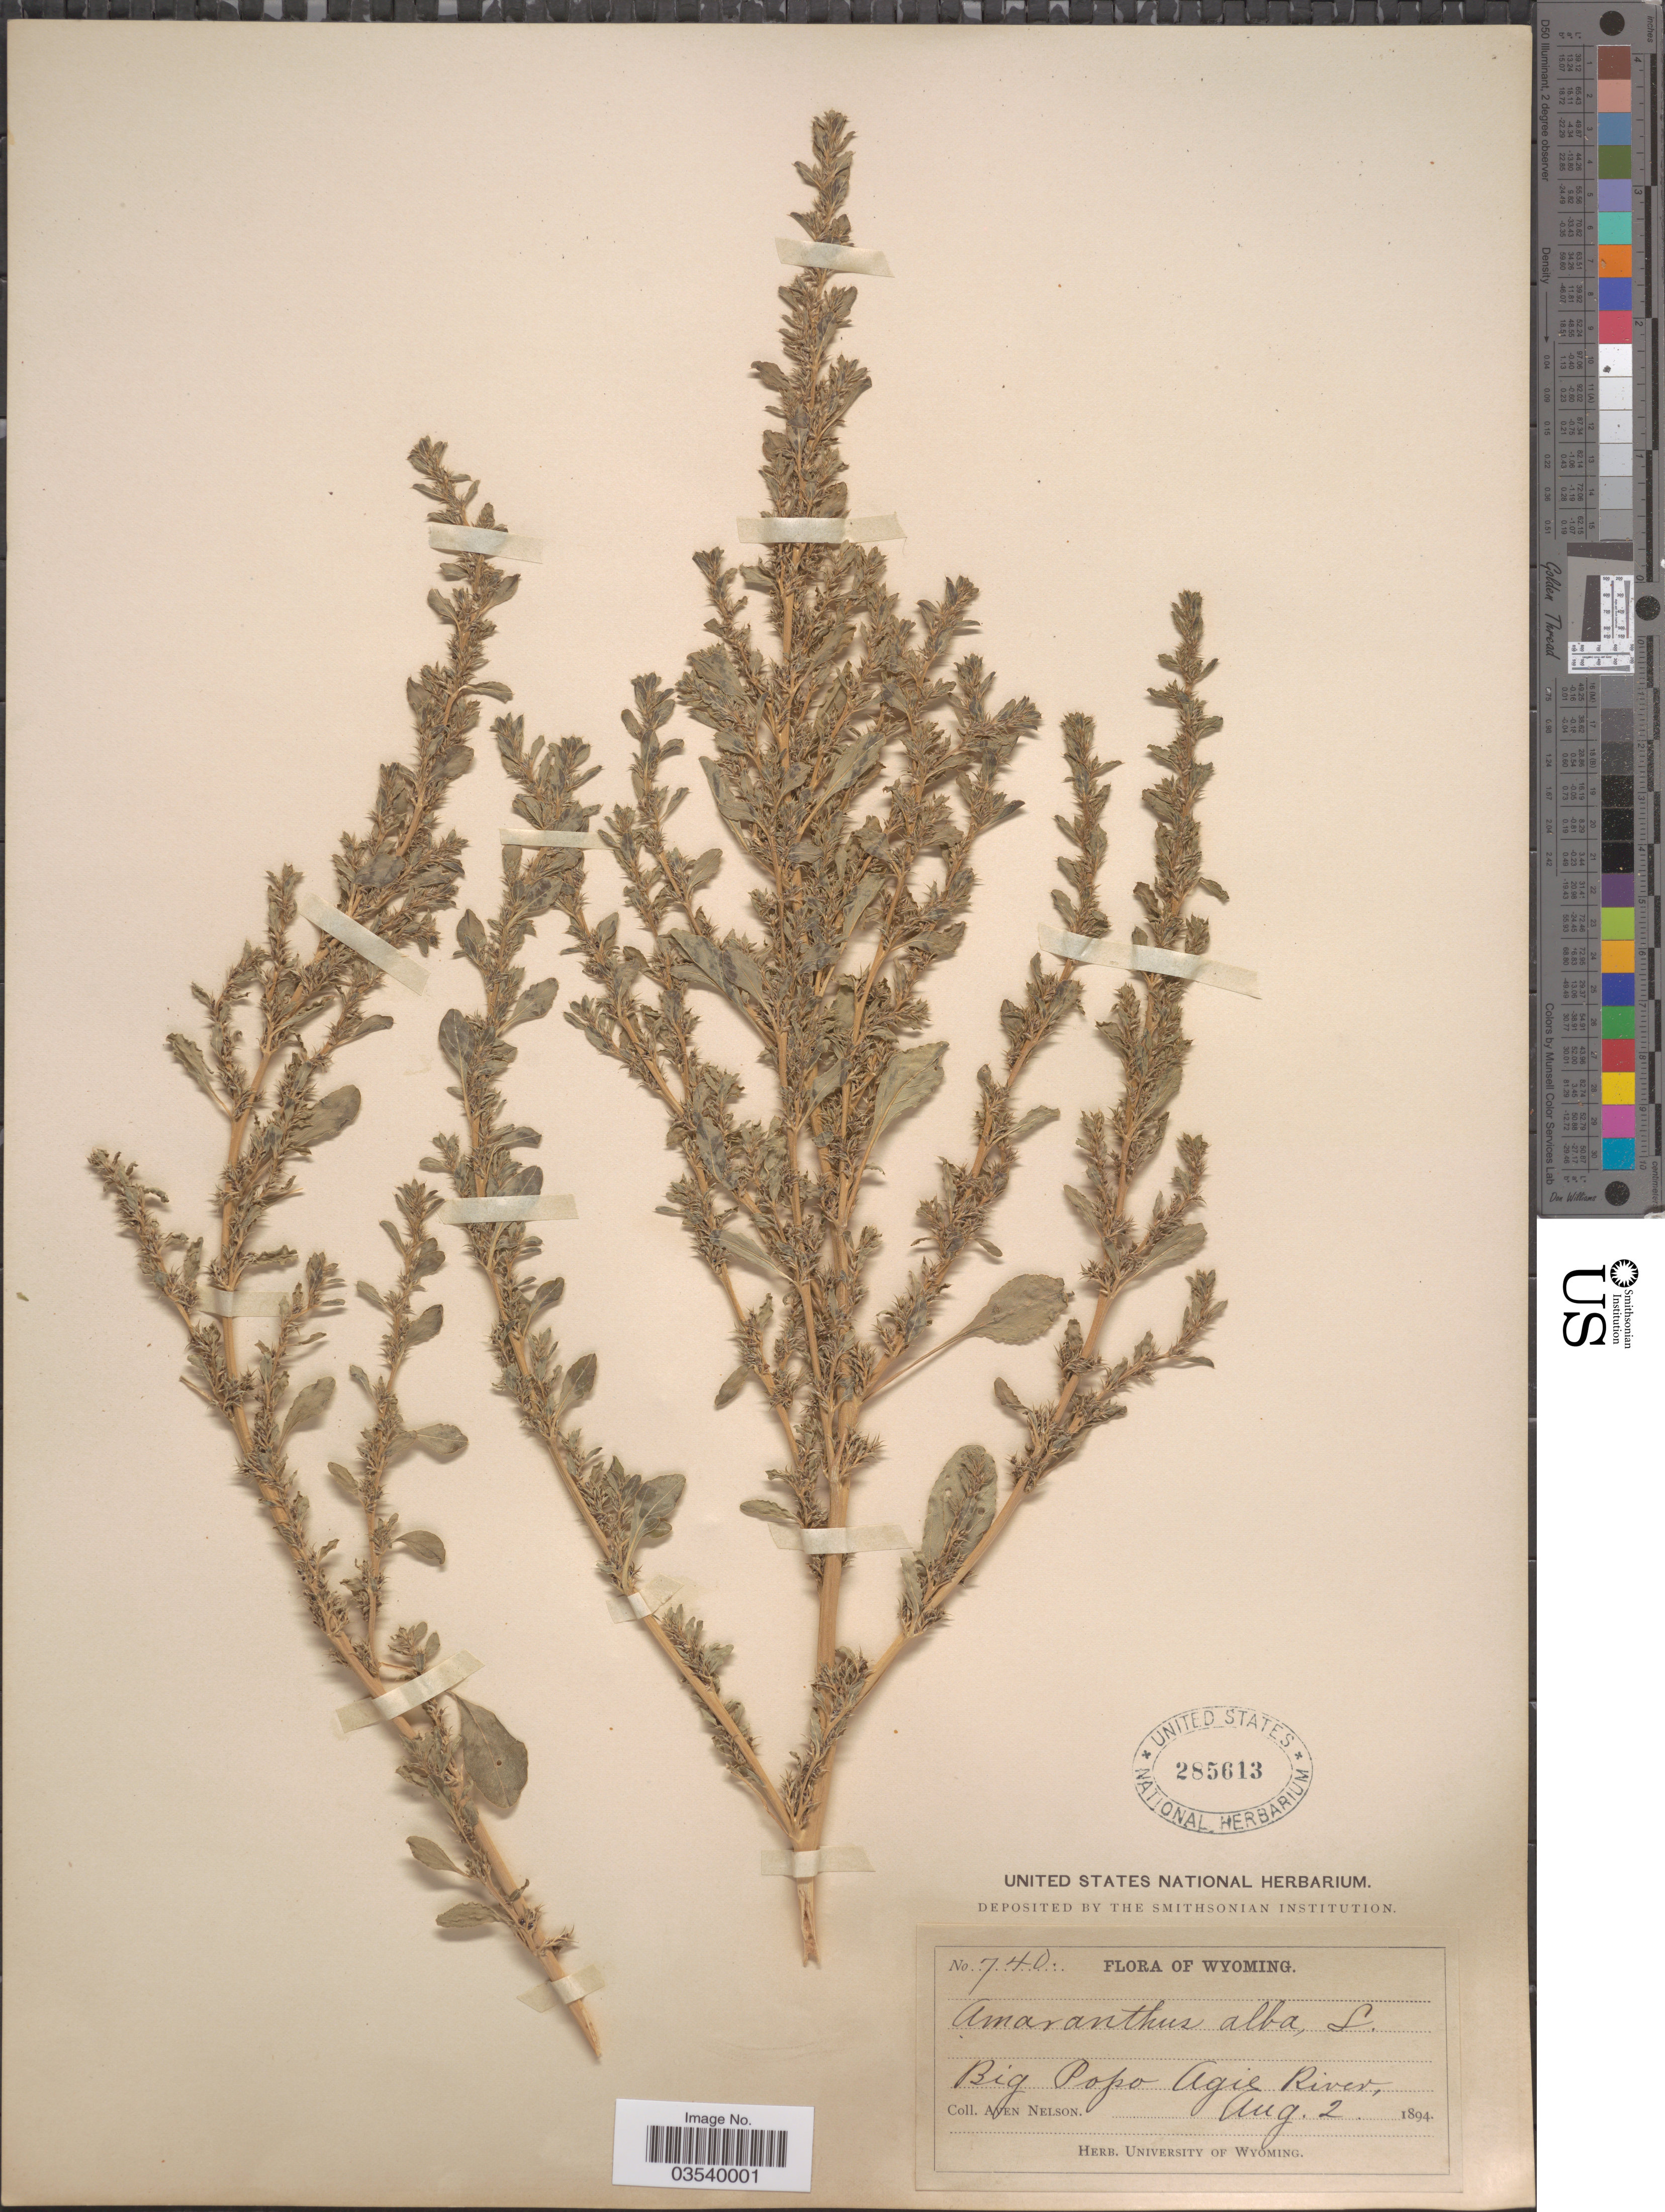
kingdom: Plantae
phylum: Tracheophyta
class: Magnoliopsida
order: Caryophyllales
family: Amaranthaceae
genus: Amaranthus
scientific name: Amaranthus albus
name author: L.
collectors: A. Nelson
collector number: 740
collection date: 1894-08-02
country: United States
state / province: Wyoming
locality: Big Popo Agie River.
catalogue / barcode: US 285613